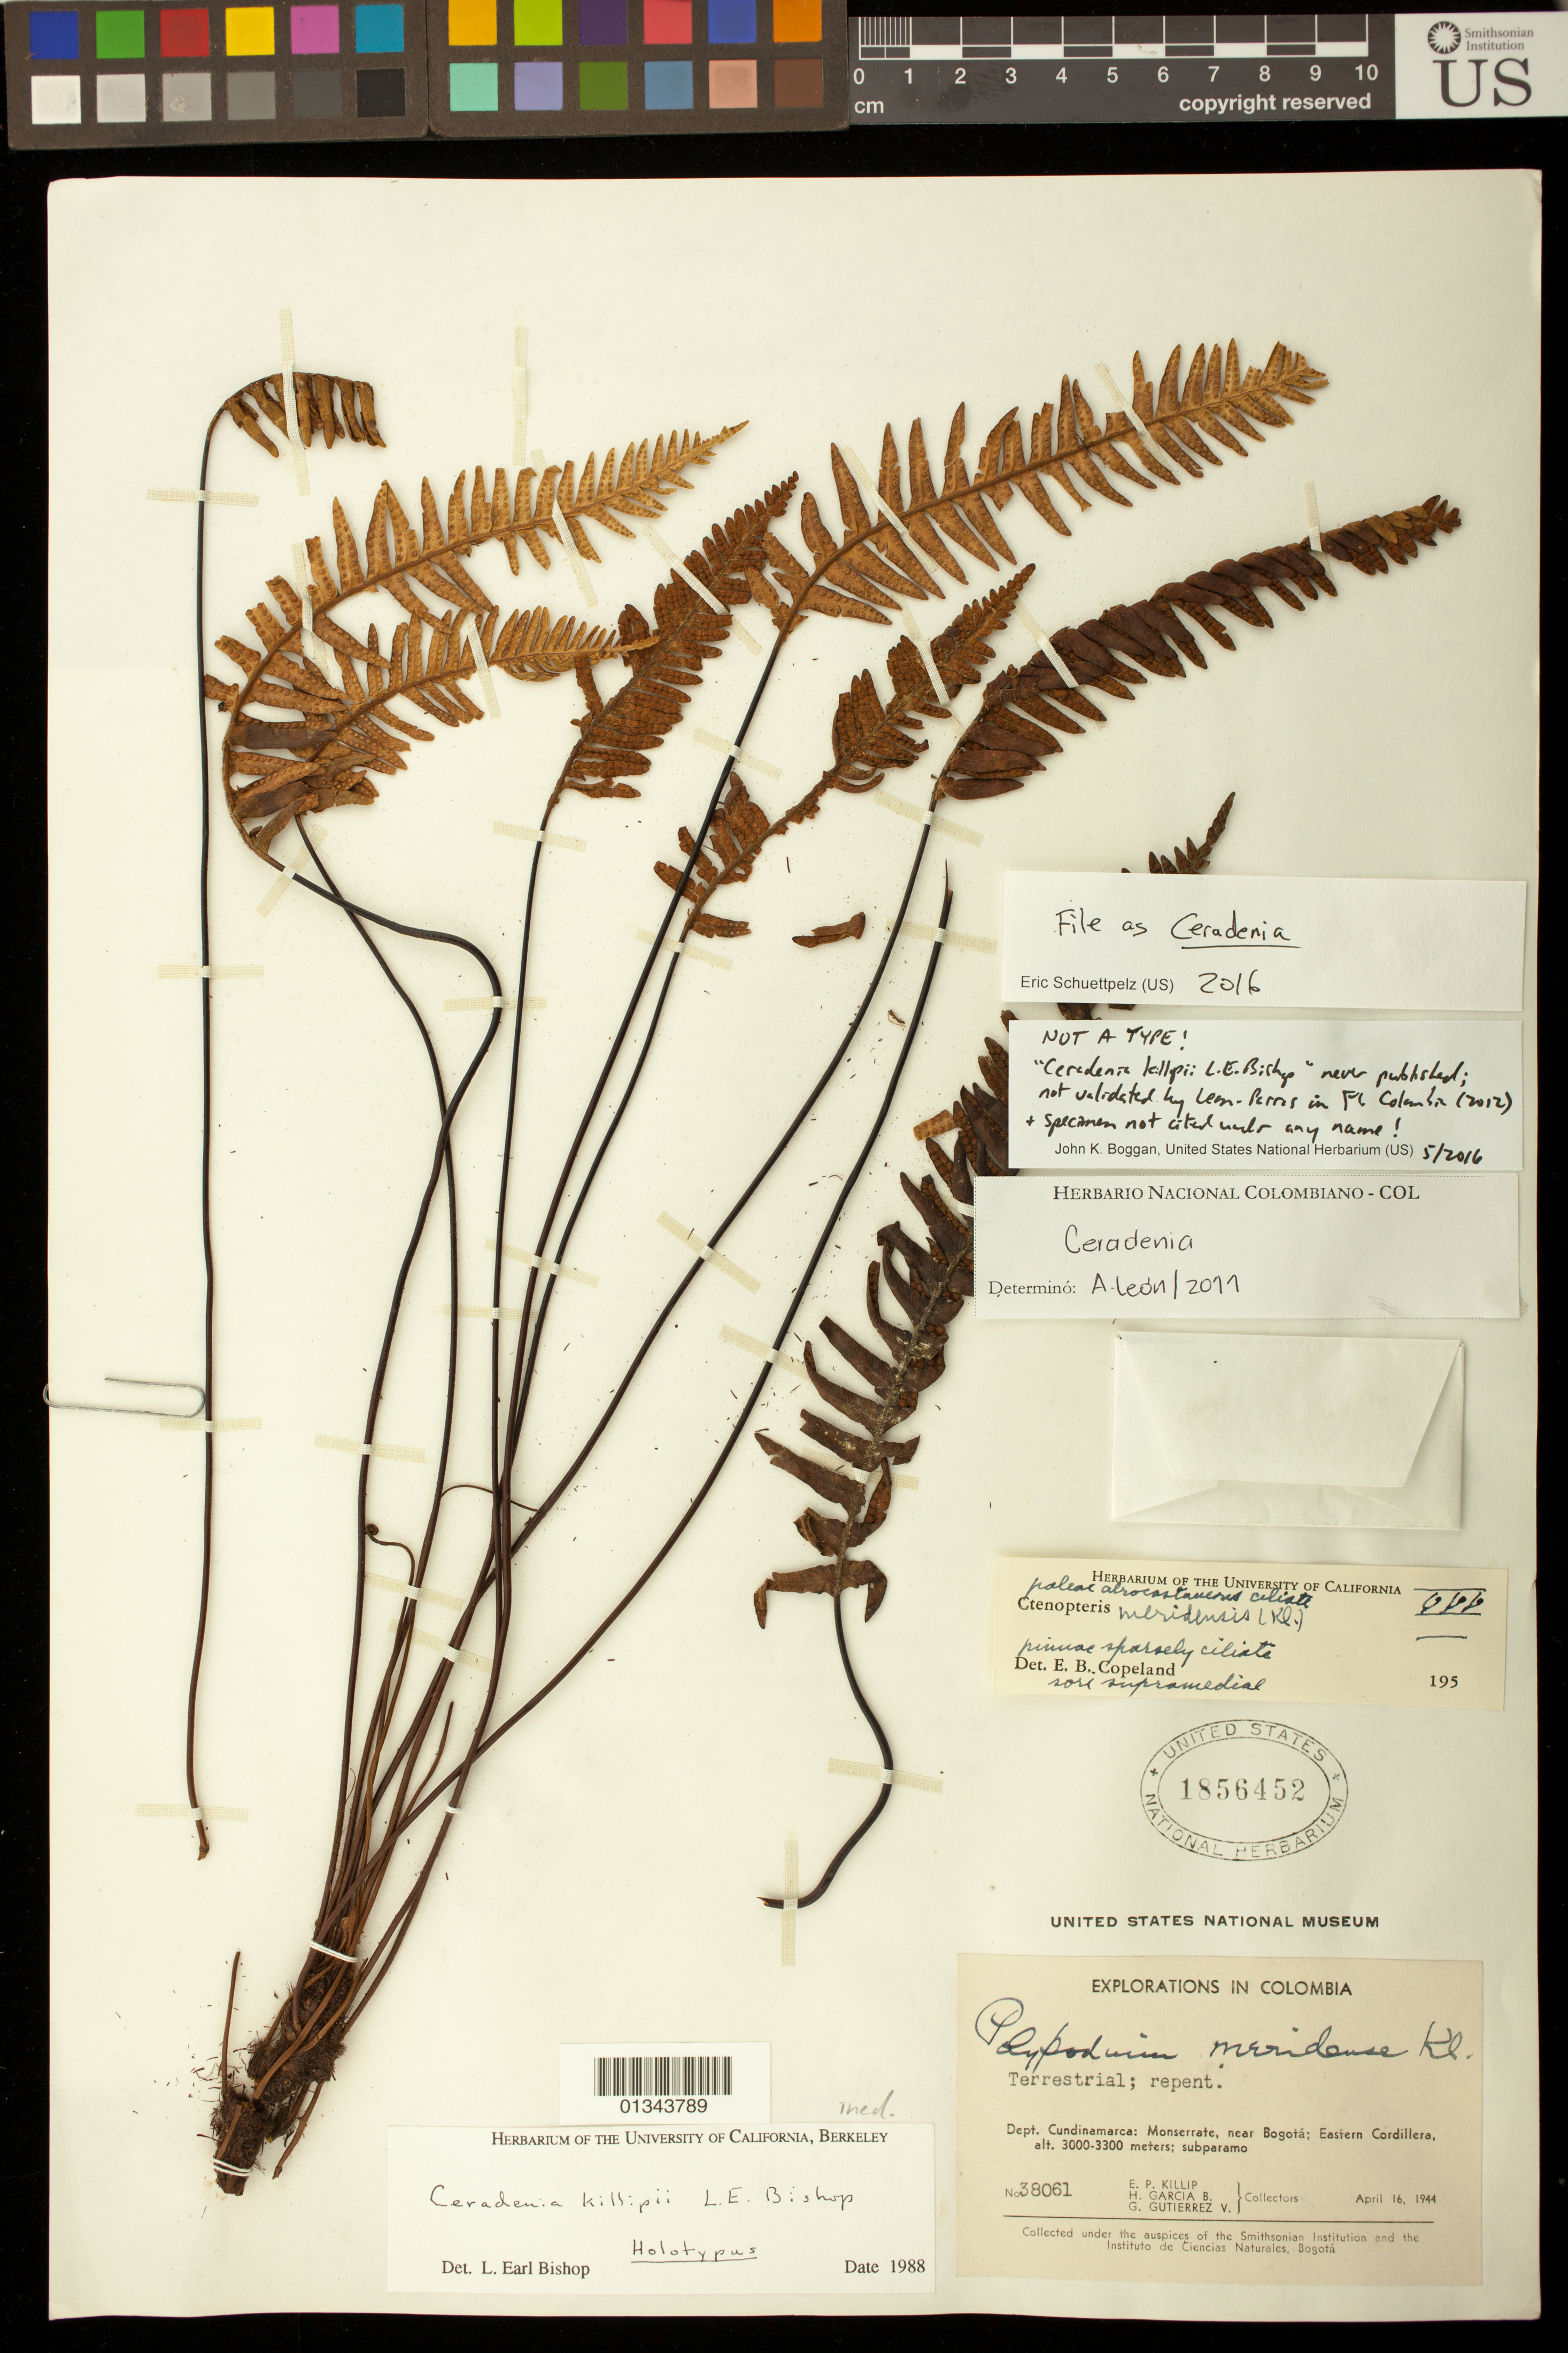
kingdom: Plantae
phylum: Tracheophyta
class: Polypodiopsida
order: Polypodiales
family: Polypodiaceae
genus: Ceradenia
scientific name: Ceradenia sp.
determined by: Schuettpelz, E., (US), Smithsonian Institution - National Museum of Natural History (UNITED STATES)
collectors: E. P. Killip, H. Garcia & G. Gutierrev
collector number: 38061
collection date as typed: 16 Apr 1944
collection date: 1944-04-16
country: Colombia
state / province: Cundinamarca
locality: Monserrate, near Bogota, eastern Cordillera.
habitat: subparamo.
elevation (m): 3000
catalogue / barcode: US 1856452